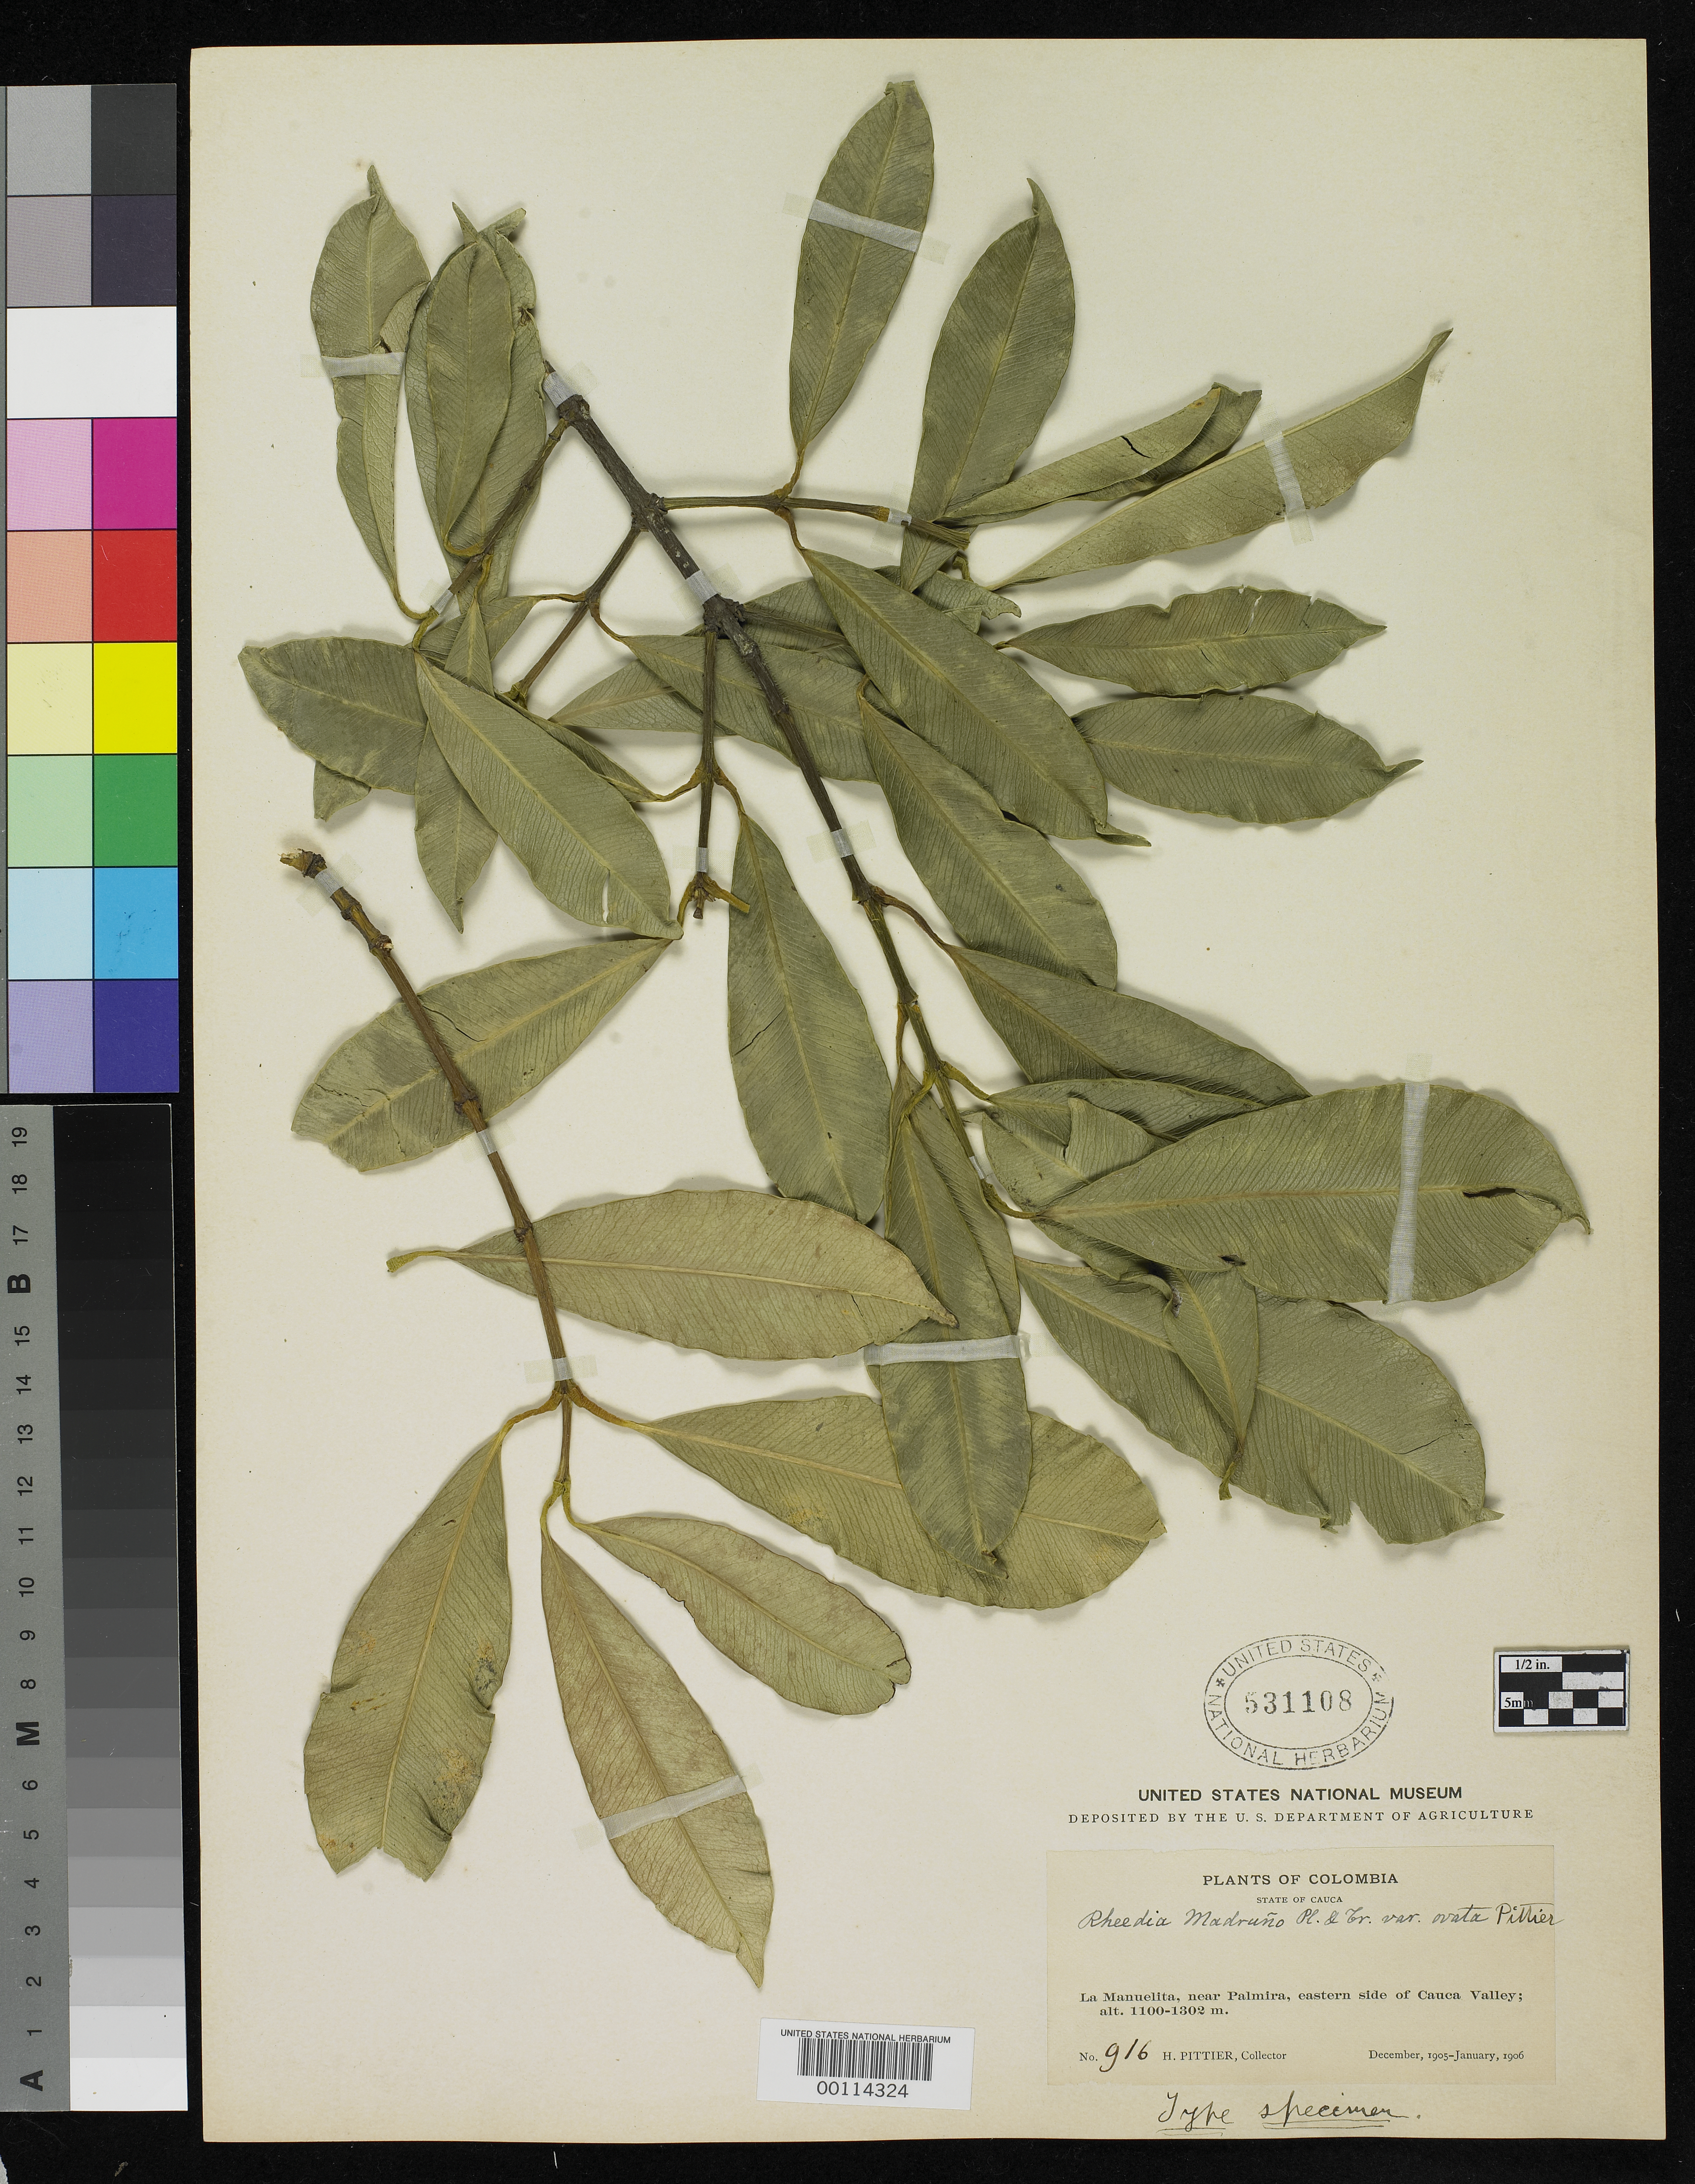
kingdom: Plantae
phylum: Tracheophyta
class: Magnoliopsida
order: Malpighiales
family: Clusiaceae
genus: Rheedia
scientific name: Rheedia madruno subsp. ovata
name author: Pittier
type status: Holotype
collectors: H. F. Pittier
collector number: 916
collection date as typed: Dec 1905 to -- Jan 1906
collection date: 1905-12/1906-01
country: Colombia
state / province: Valle del Cauca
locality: La Manuel Itanear Palmira, eastern side of Cauca Valley.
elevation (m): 1320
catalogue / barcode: US 531108